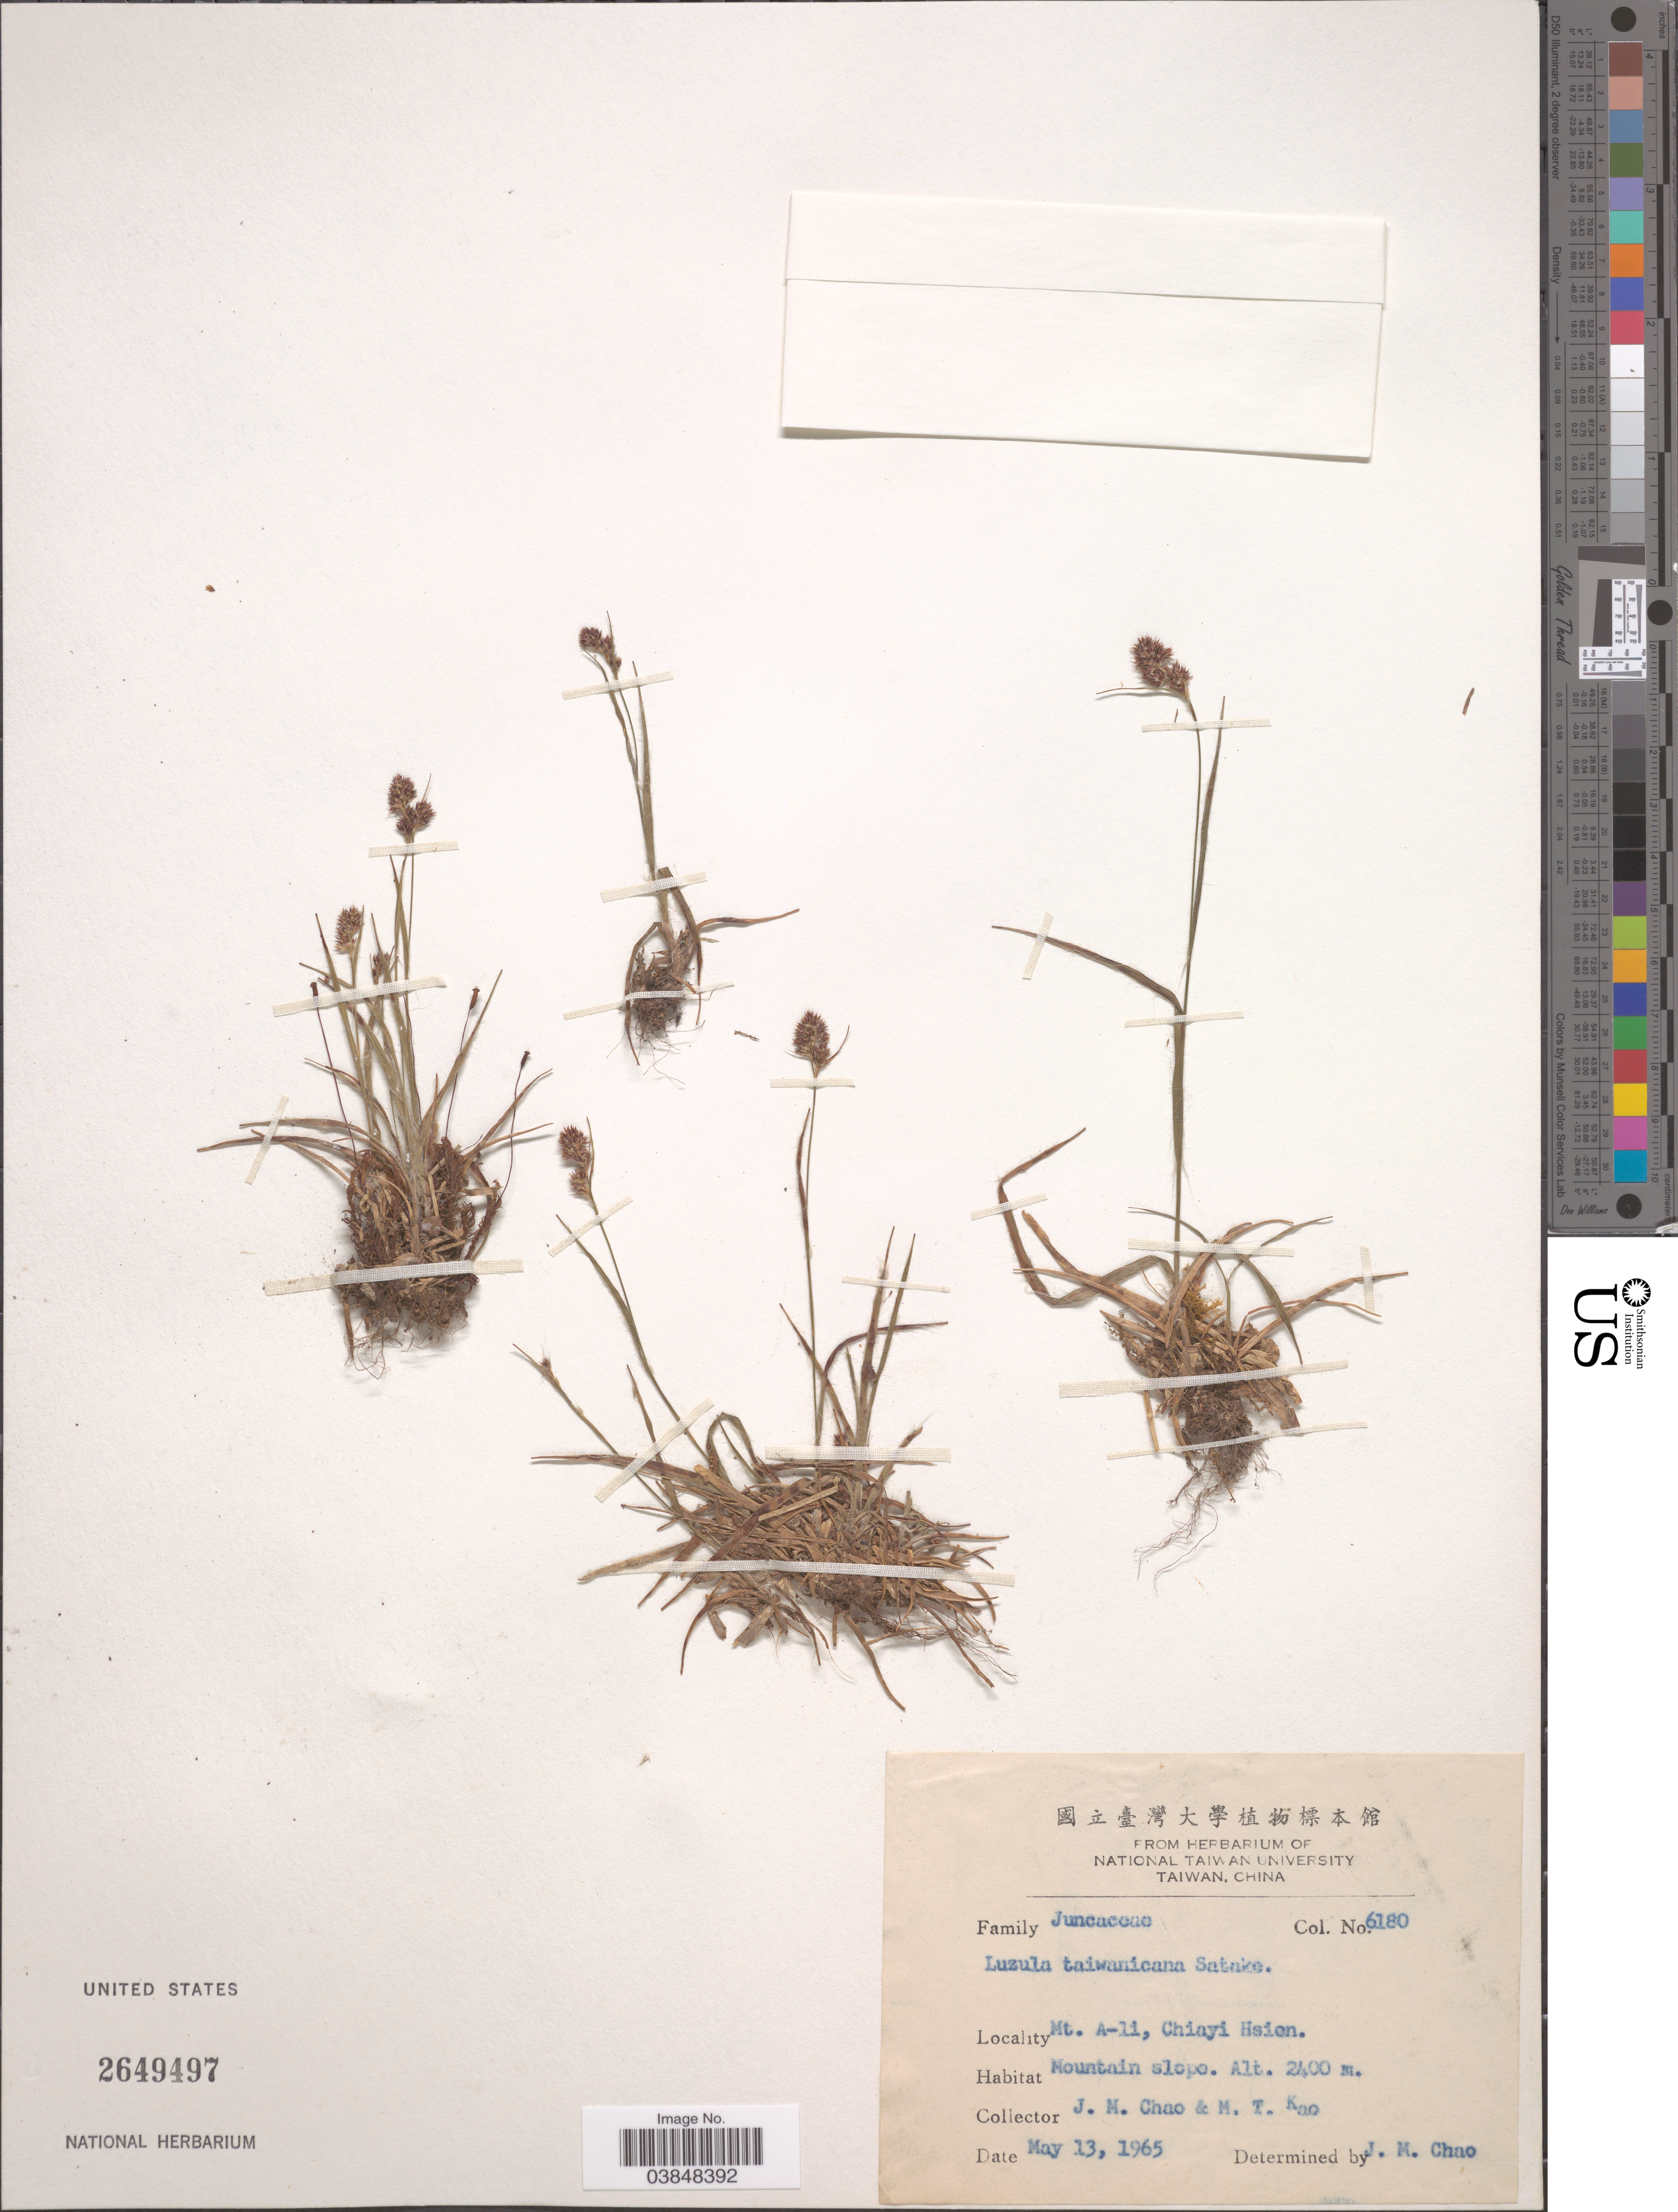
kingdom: Plantae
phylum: Tracheophyta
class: Liliopsida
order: Poales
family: Juncaceae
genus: Luzula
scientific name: Luzula taiwaniana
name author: Satake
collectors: J. Chao & M. T. Kao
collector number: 6180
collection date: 1965-05-13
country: Taiwan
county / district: Chiayi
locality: Mt. A-li, Chiayi Hsien. Mountain slope.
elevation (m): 2400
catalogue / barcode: US 2649497